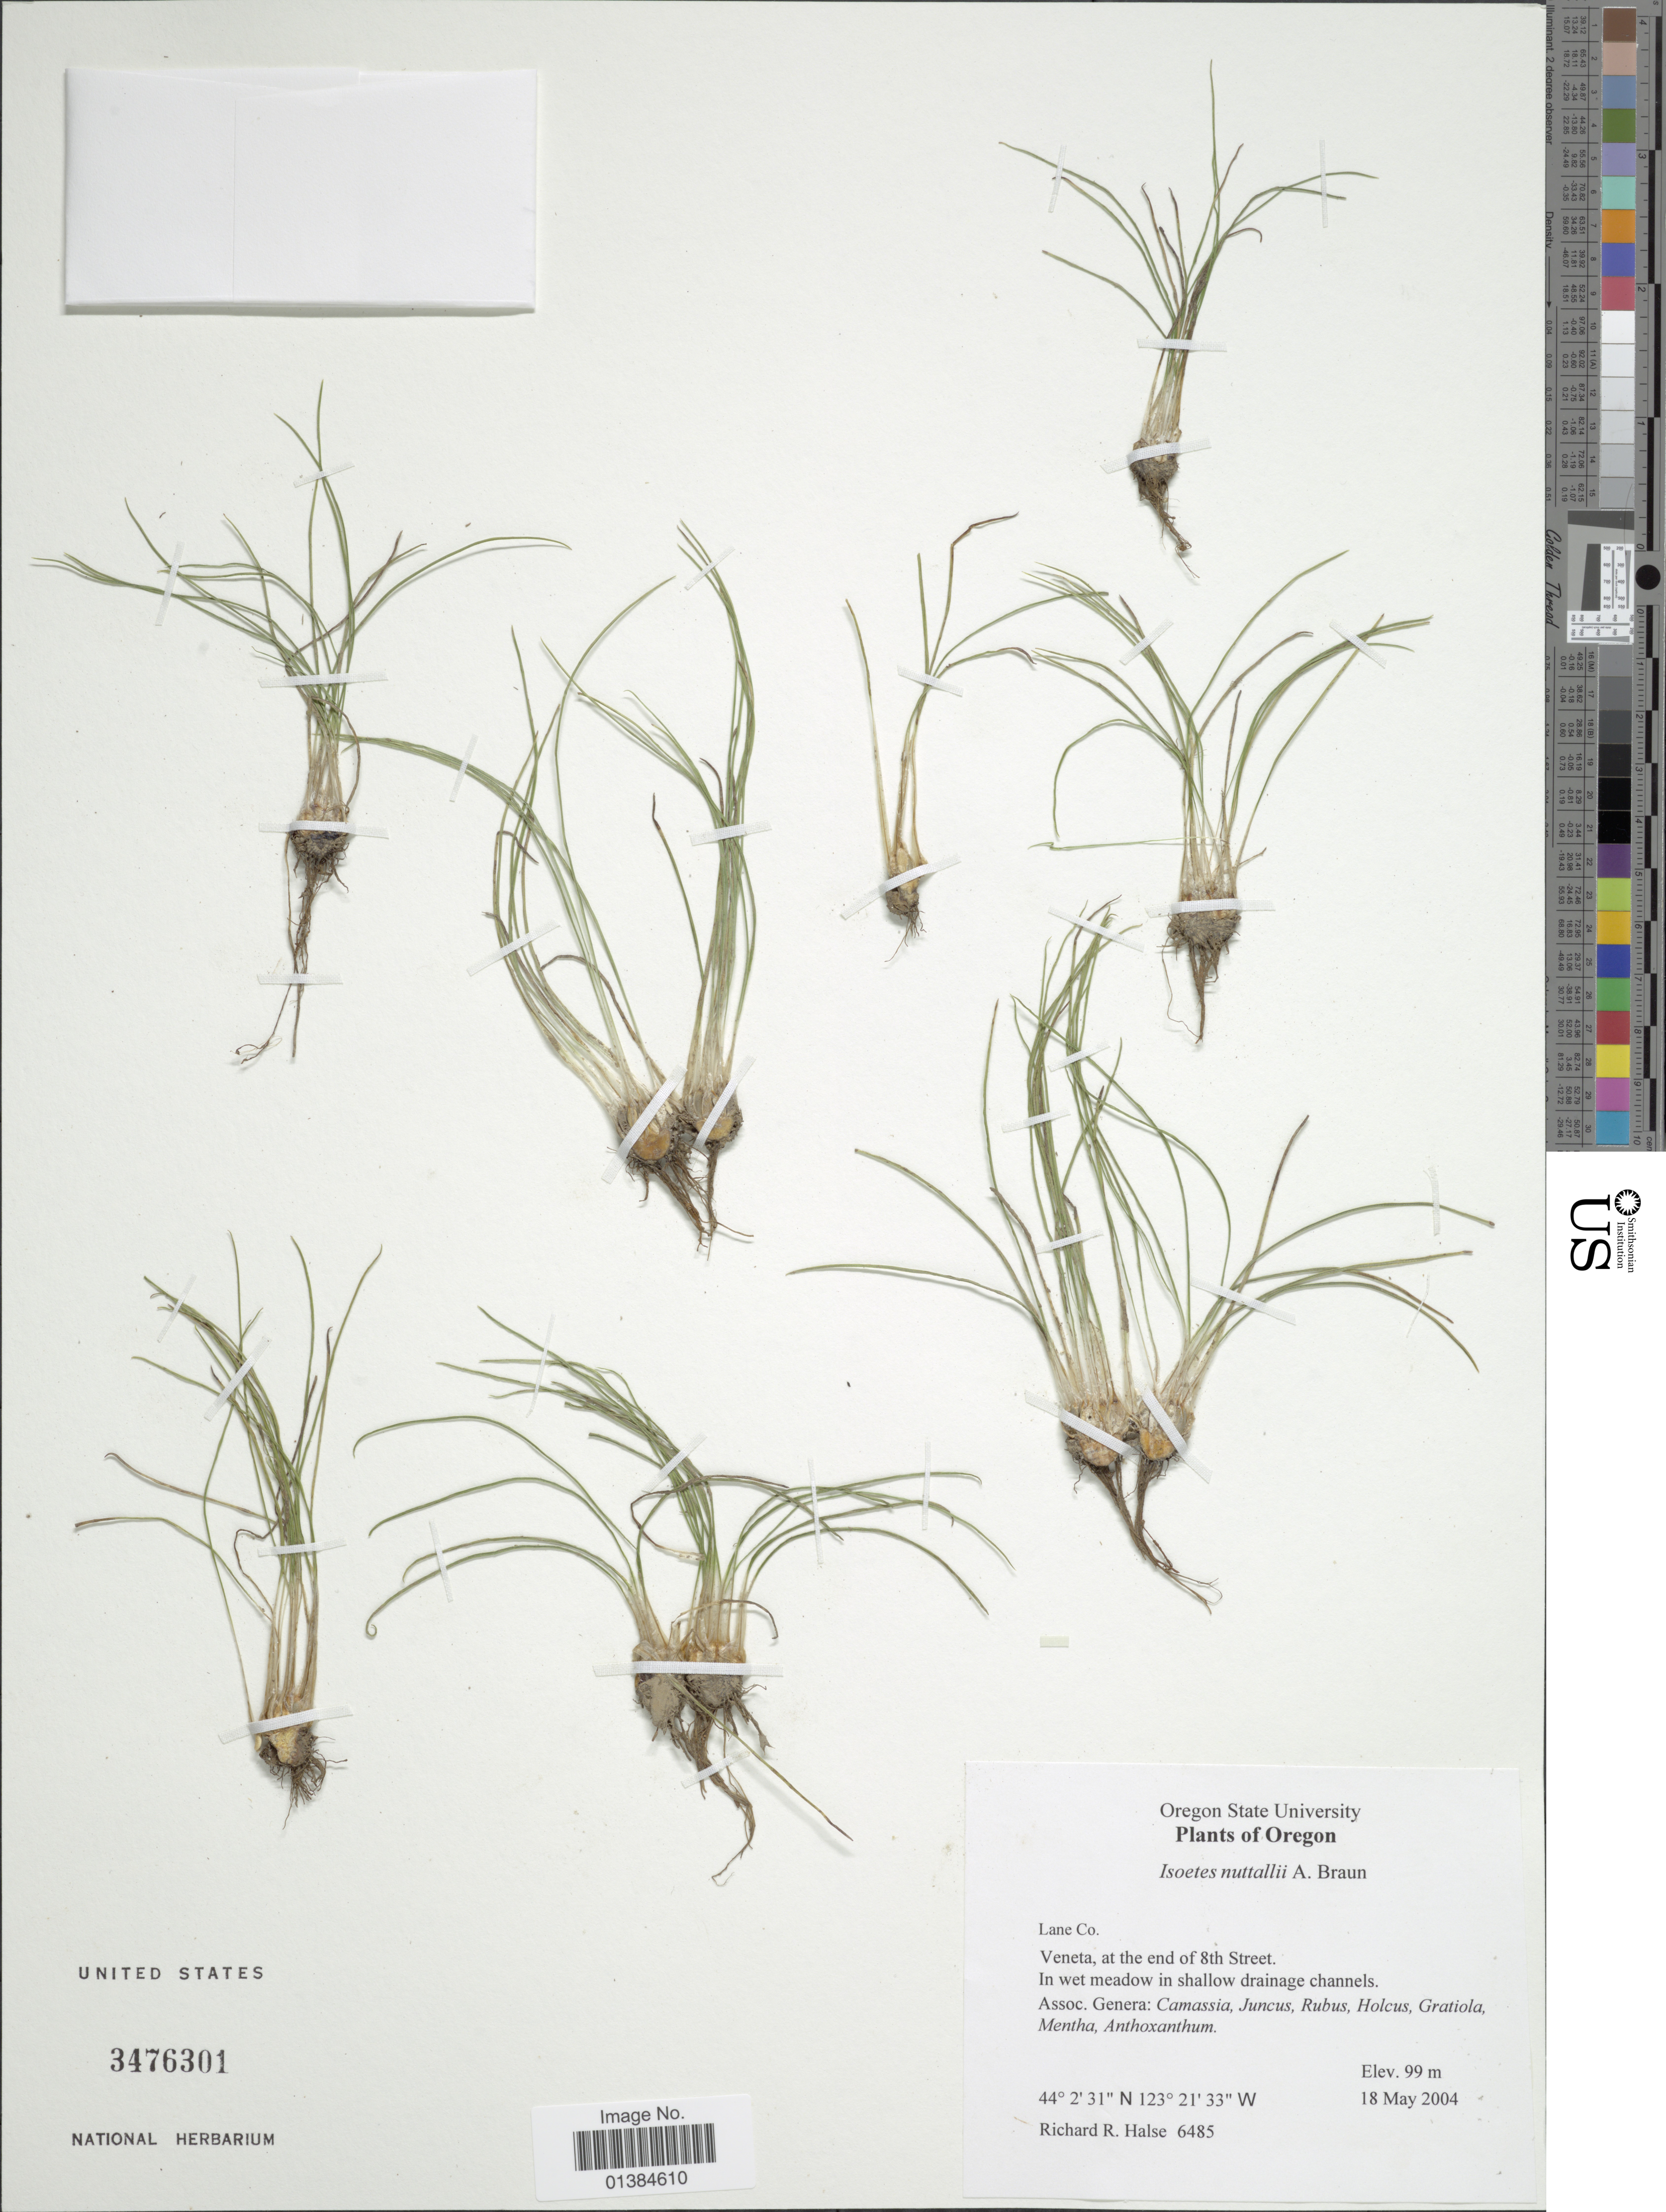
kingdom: Plantae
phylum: Tracheophyta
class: Lycopodiopsida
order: Isoetales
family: Isoetaceae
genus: Isoetes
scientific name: Isoetes nuttallii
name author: A. Braun ex Engelm.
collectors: R. Halse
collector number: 6485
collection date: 2004-05-18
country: United States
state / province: Oregon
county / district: Lane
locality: Lane Co. Veneta, at the end of 8th Street.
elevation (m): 99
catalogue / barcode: US 3476301